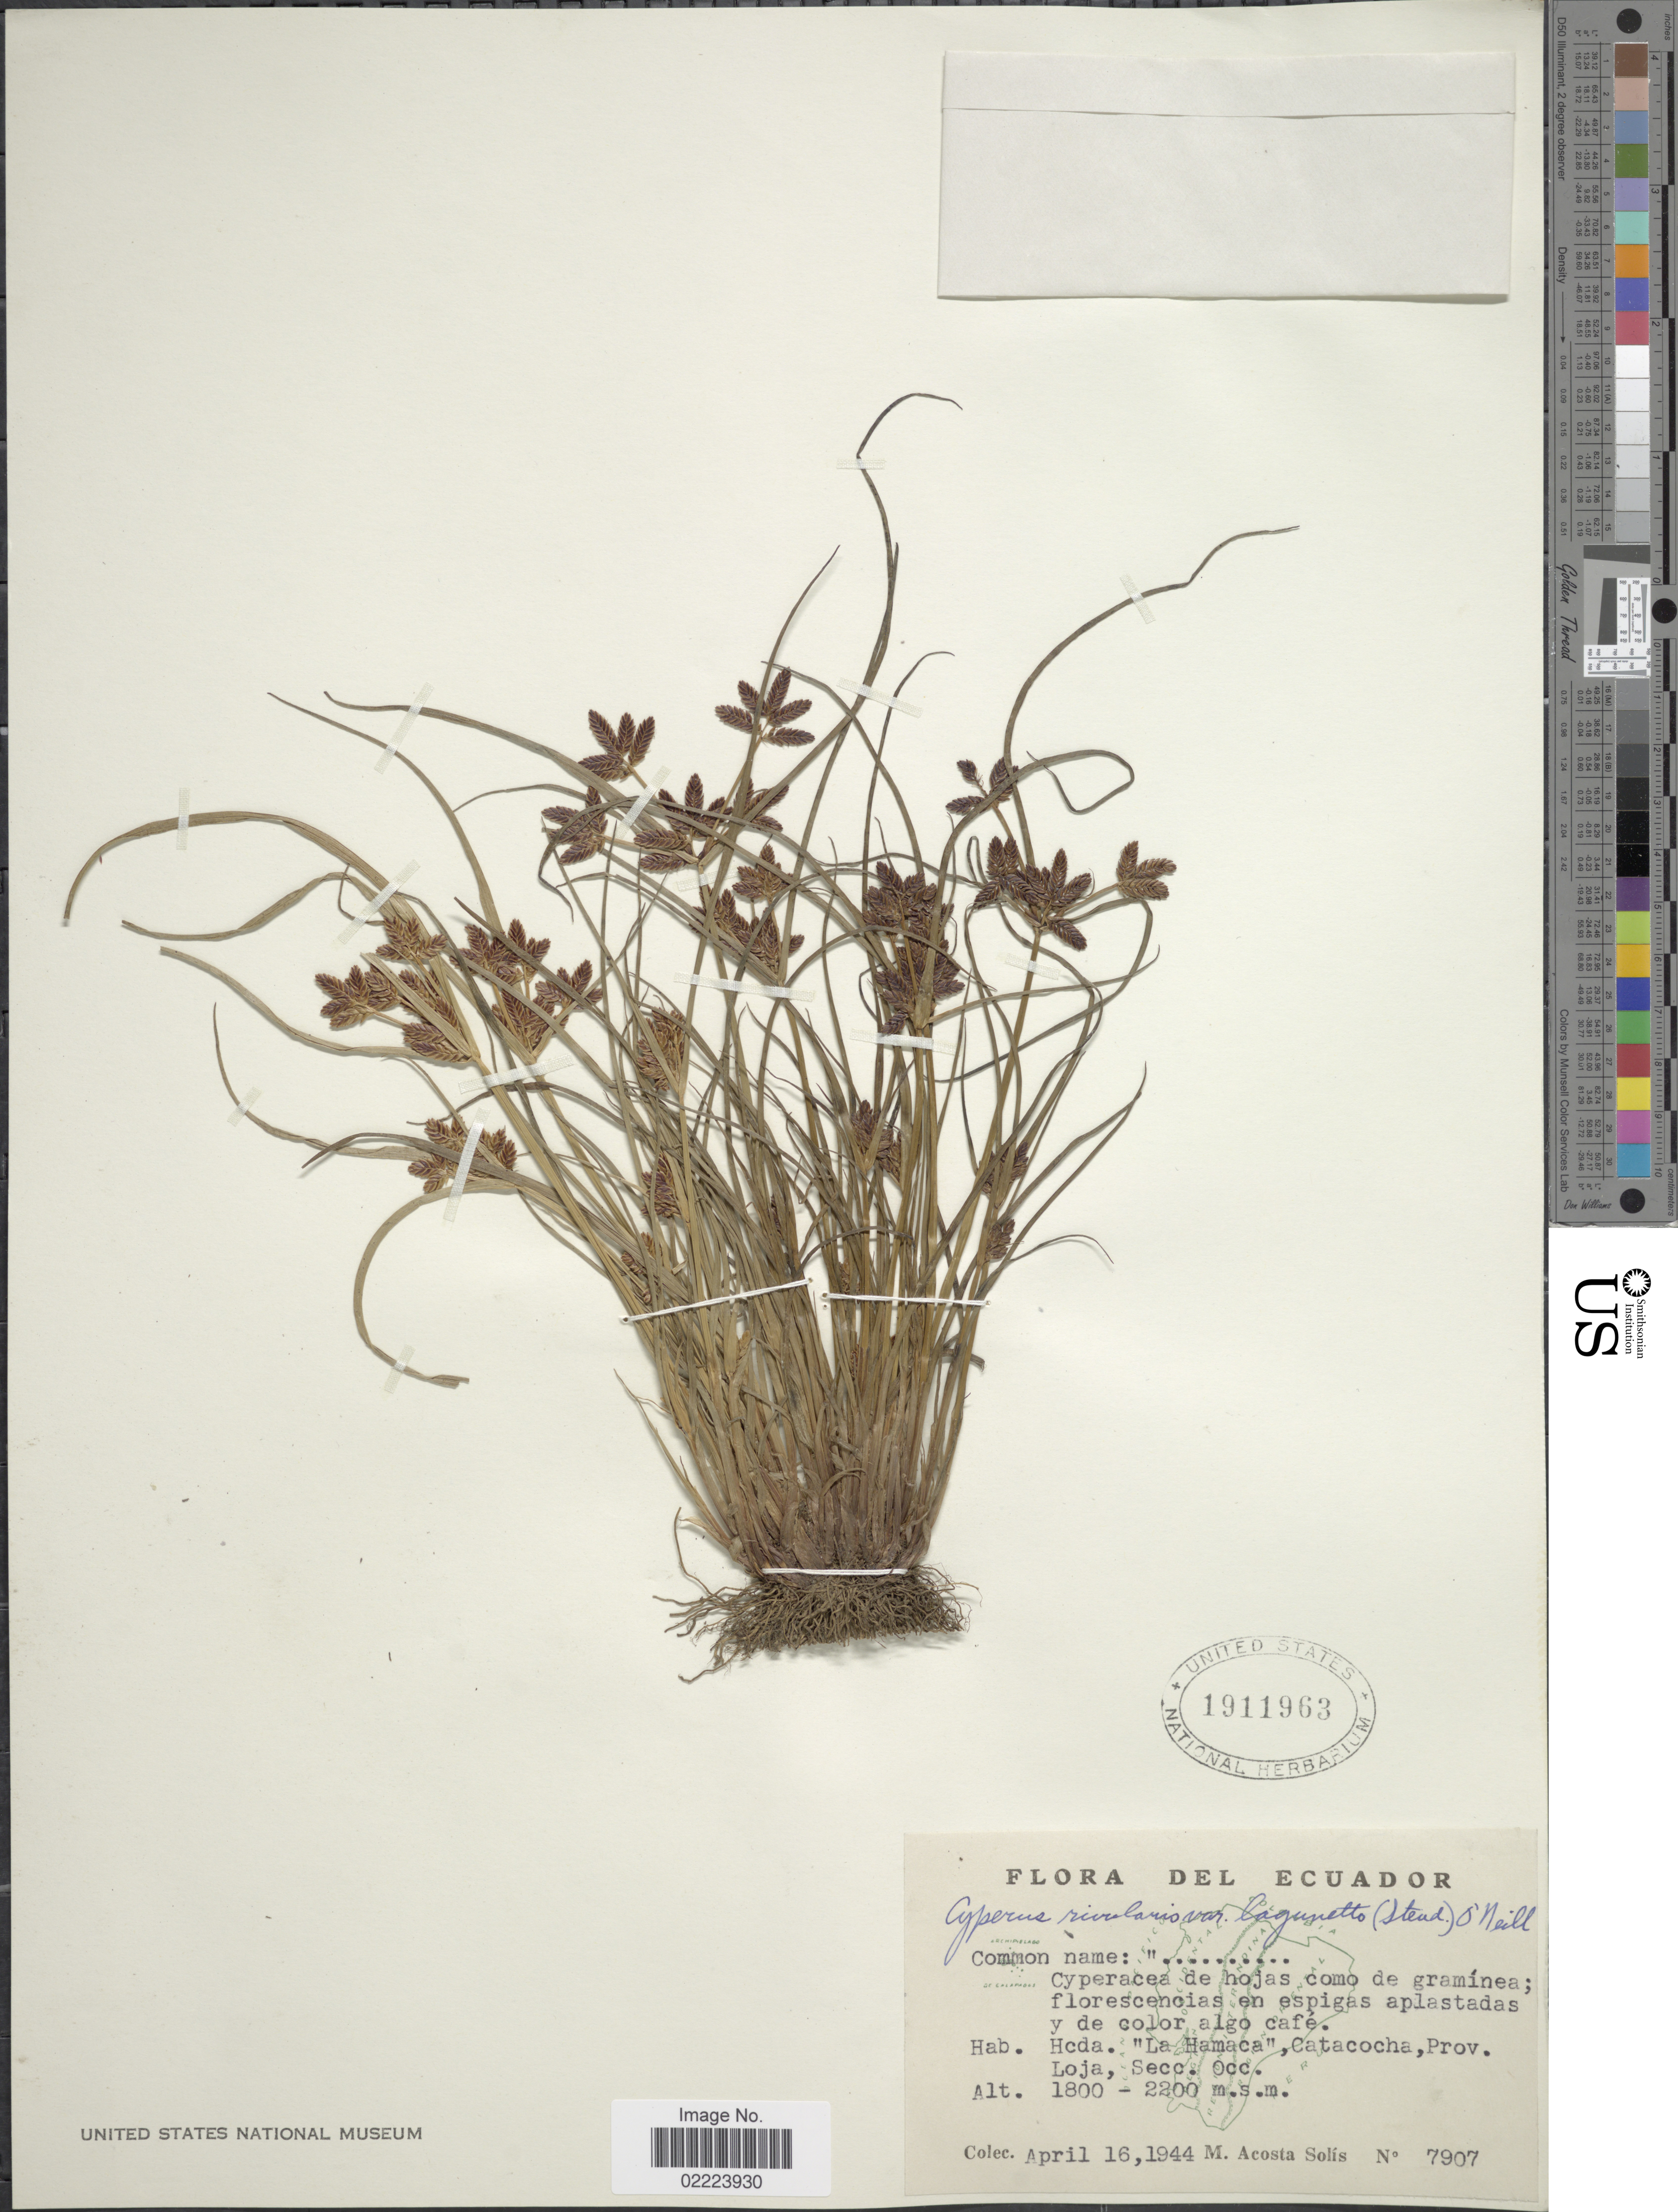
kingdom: Plantae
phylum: Tracheophyta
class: Liliopsida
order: Poales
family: Cyperaceae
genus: Cyperus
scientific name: Cyperus niger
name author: Ruiz & Pav.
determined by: Strong, Mark T., (BOT), Smithsonian Institution - National Museum of Natural History (UNITED STATES)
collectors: M. Acosta Solis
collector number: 7907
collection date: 1944-04-16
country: Ecuador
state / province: Loja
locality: Hcda. "La Hamaca", catacocha, Prov. Loja, Secc. Occ.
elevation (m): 1800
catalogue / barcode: US 1911963